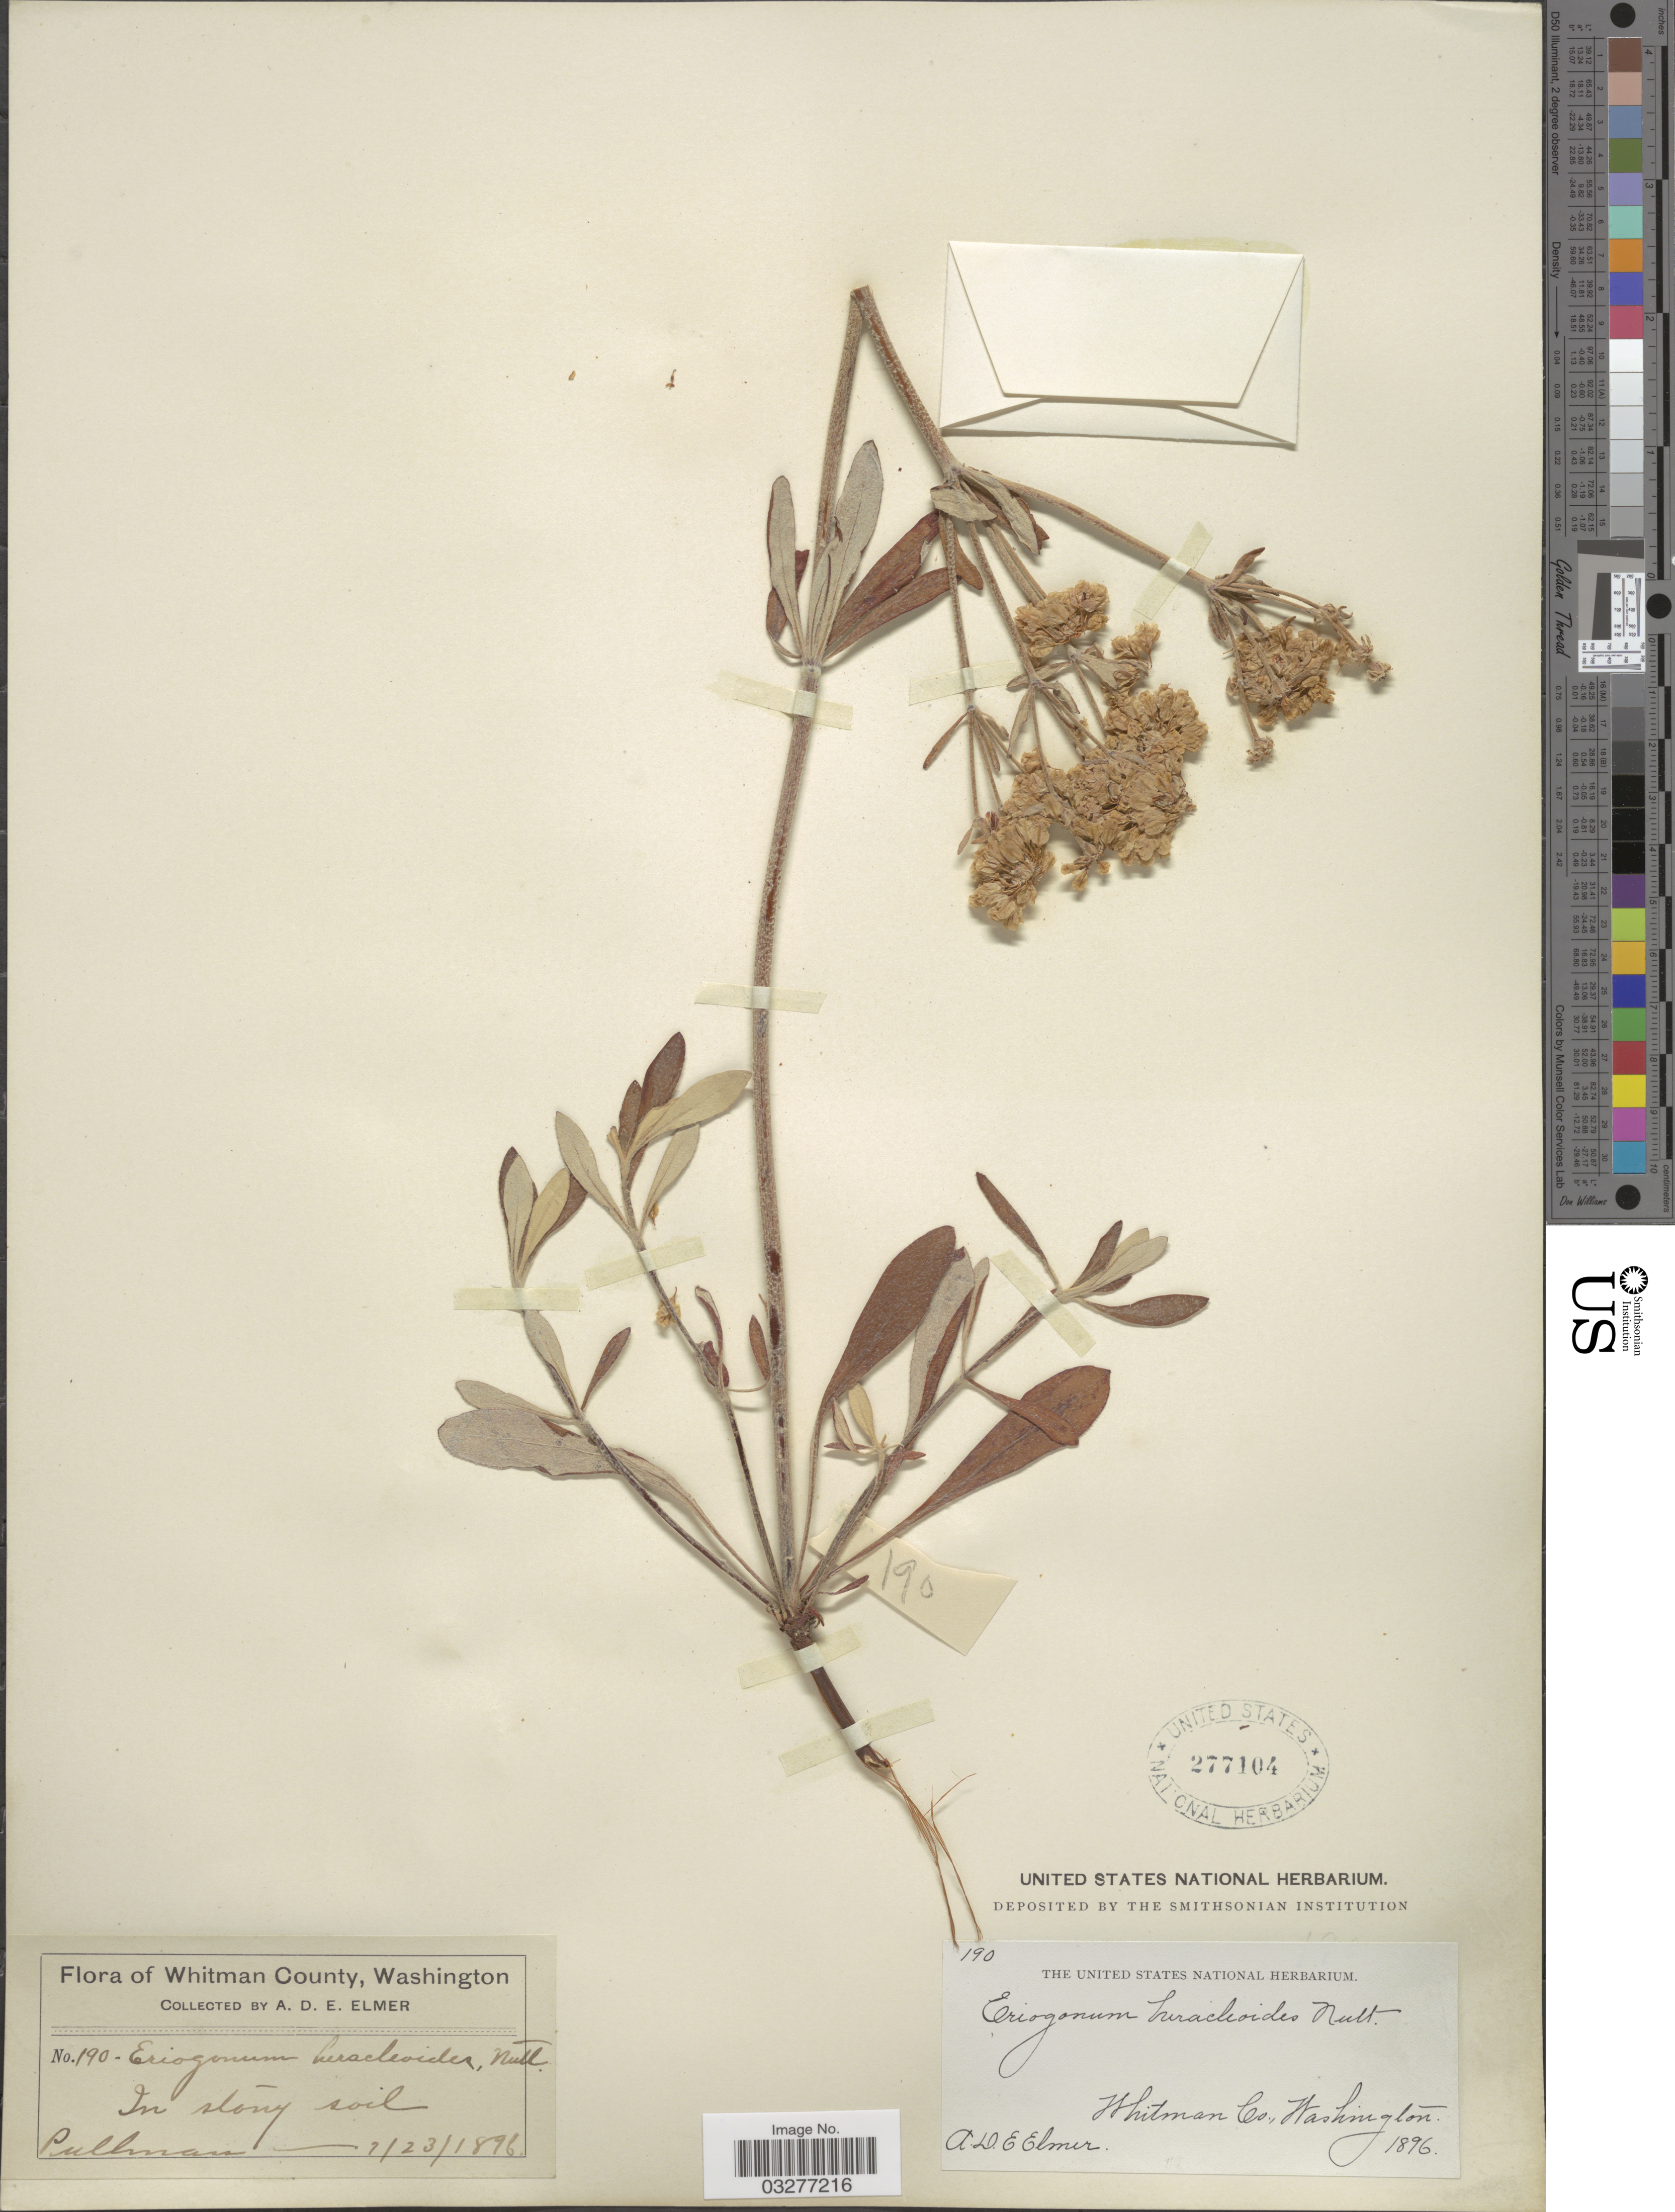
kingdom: Plantae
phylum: Tracheophyta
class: Magnoliopsida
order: Caryophyllales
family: Polygonaceae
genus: Eriogonum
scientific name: Eriogonum heracleoides var. heracleoides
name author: Nutt.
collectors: A. D. E. Elmer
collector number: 190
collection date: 1896-02-23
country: United States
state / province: Washington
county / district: Whitman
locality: Whitman County. Pullman.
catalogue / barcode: US 277104